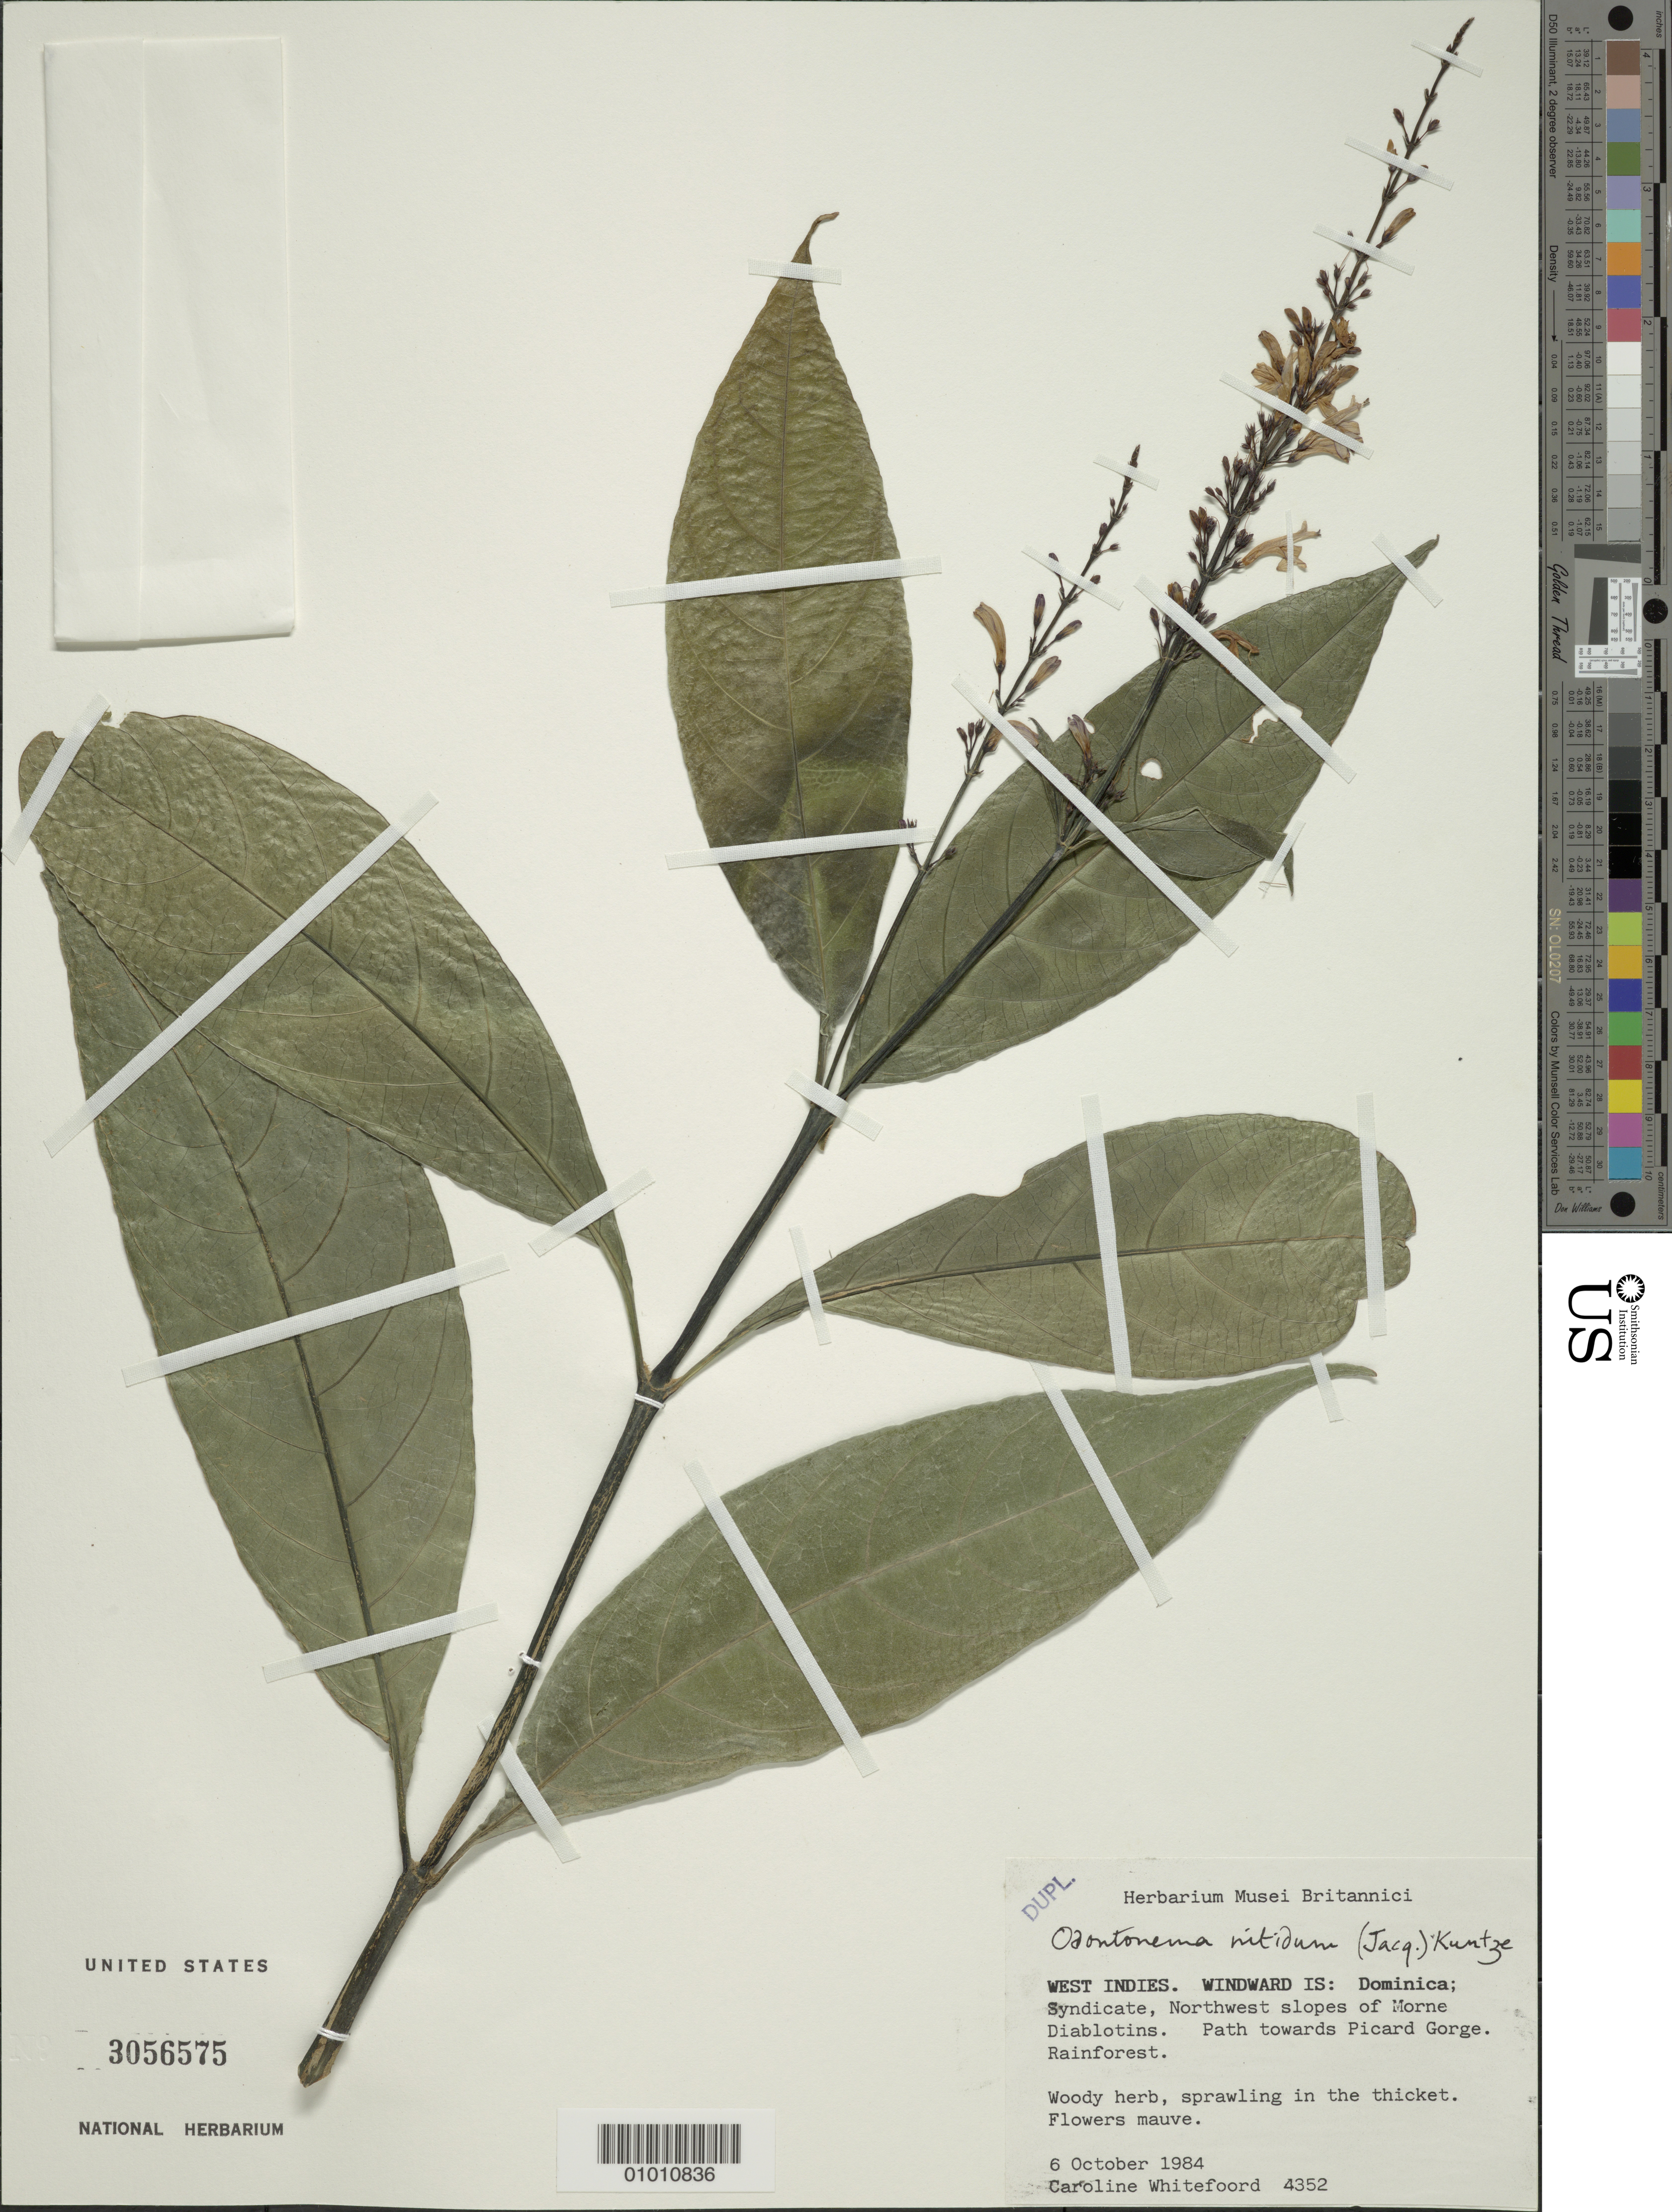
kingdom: Plantae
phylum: Tracheophyta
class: Magnoliopsida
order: Lamiales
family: Acanthaceae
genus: Odontonema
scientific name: Odontonema nitidum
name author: (Jacq.) Kuntze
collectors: C. Whitefoord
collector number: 4352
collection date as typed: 06 Oct 1984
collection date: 1984-10-06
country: Dominica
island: Dominica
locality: Syndicate, northwest slopes of Morne Diablotins, path towards Picard Gorge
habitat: Rainforest, in thicket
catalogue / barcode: US 3056575